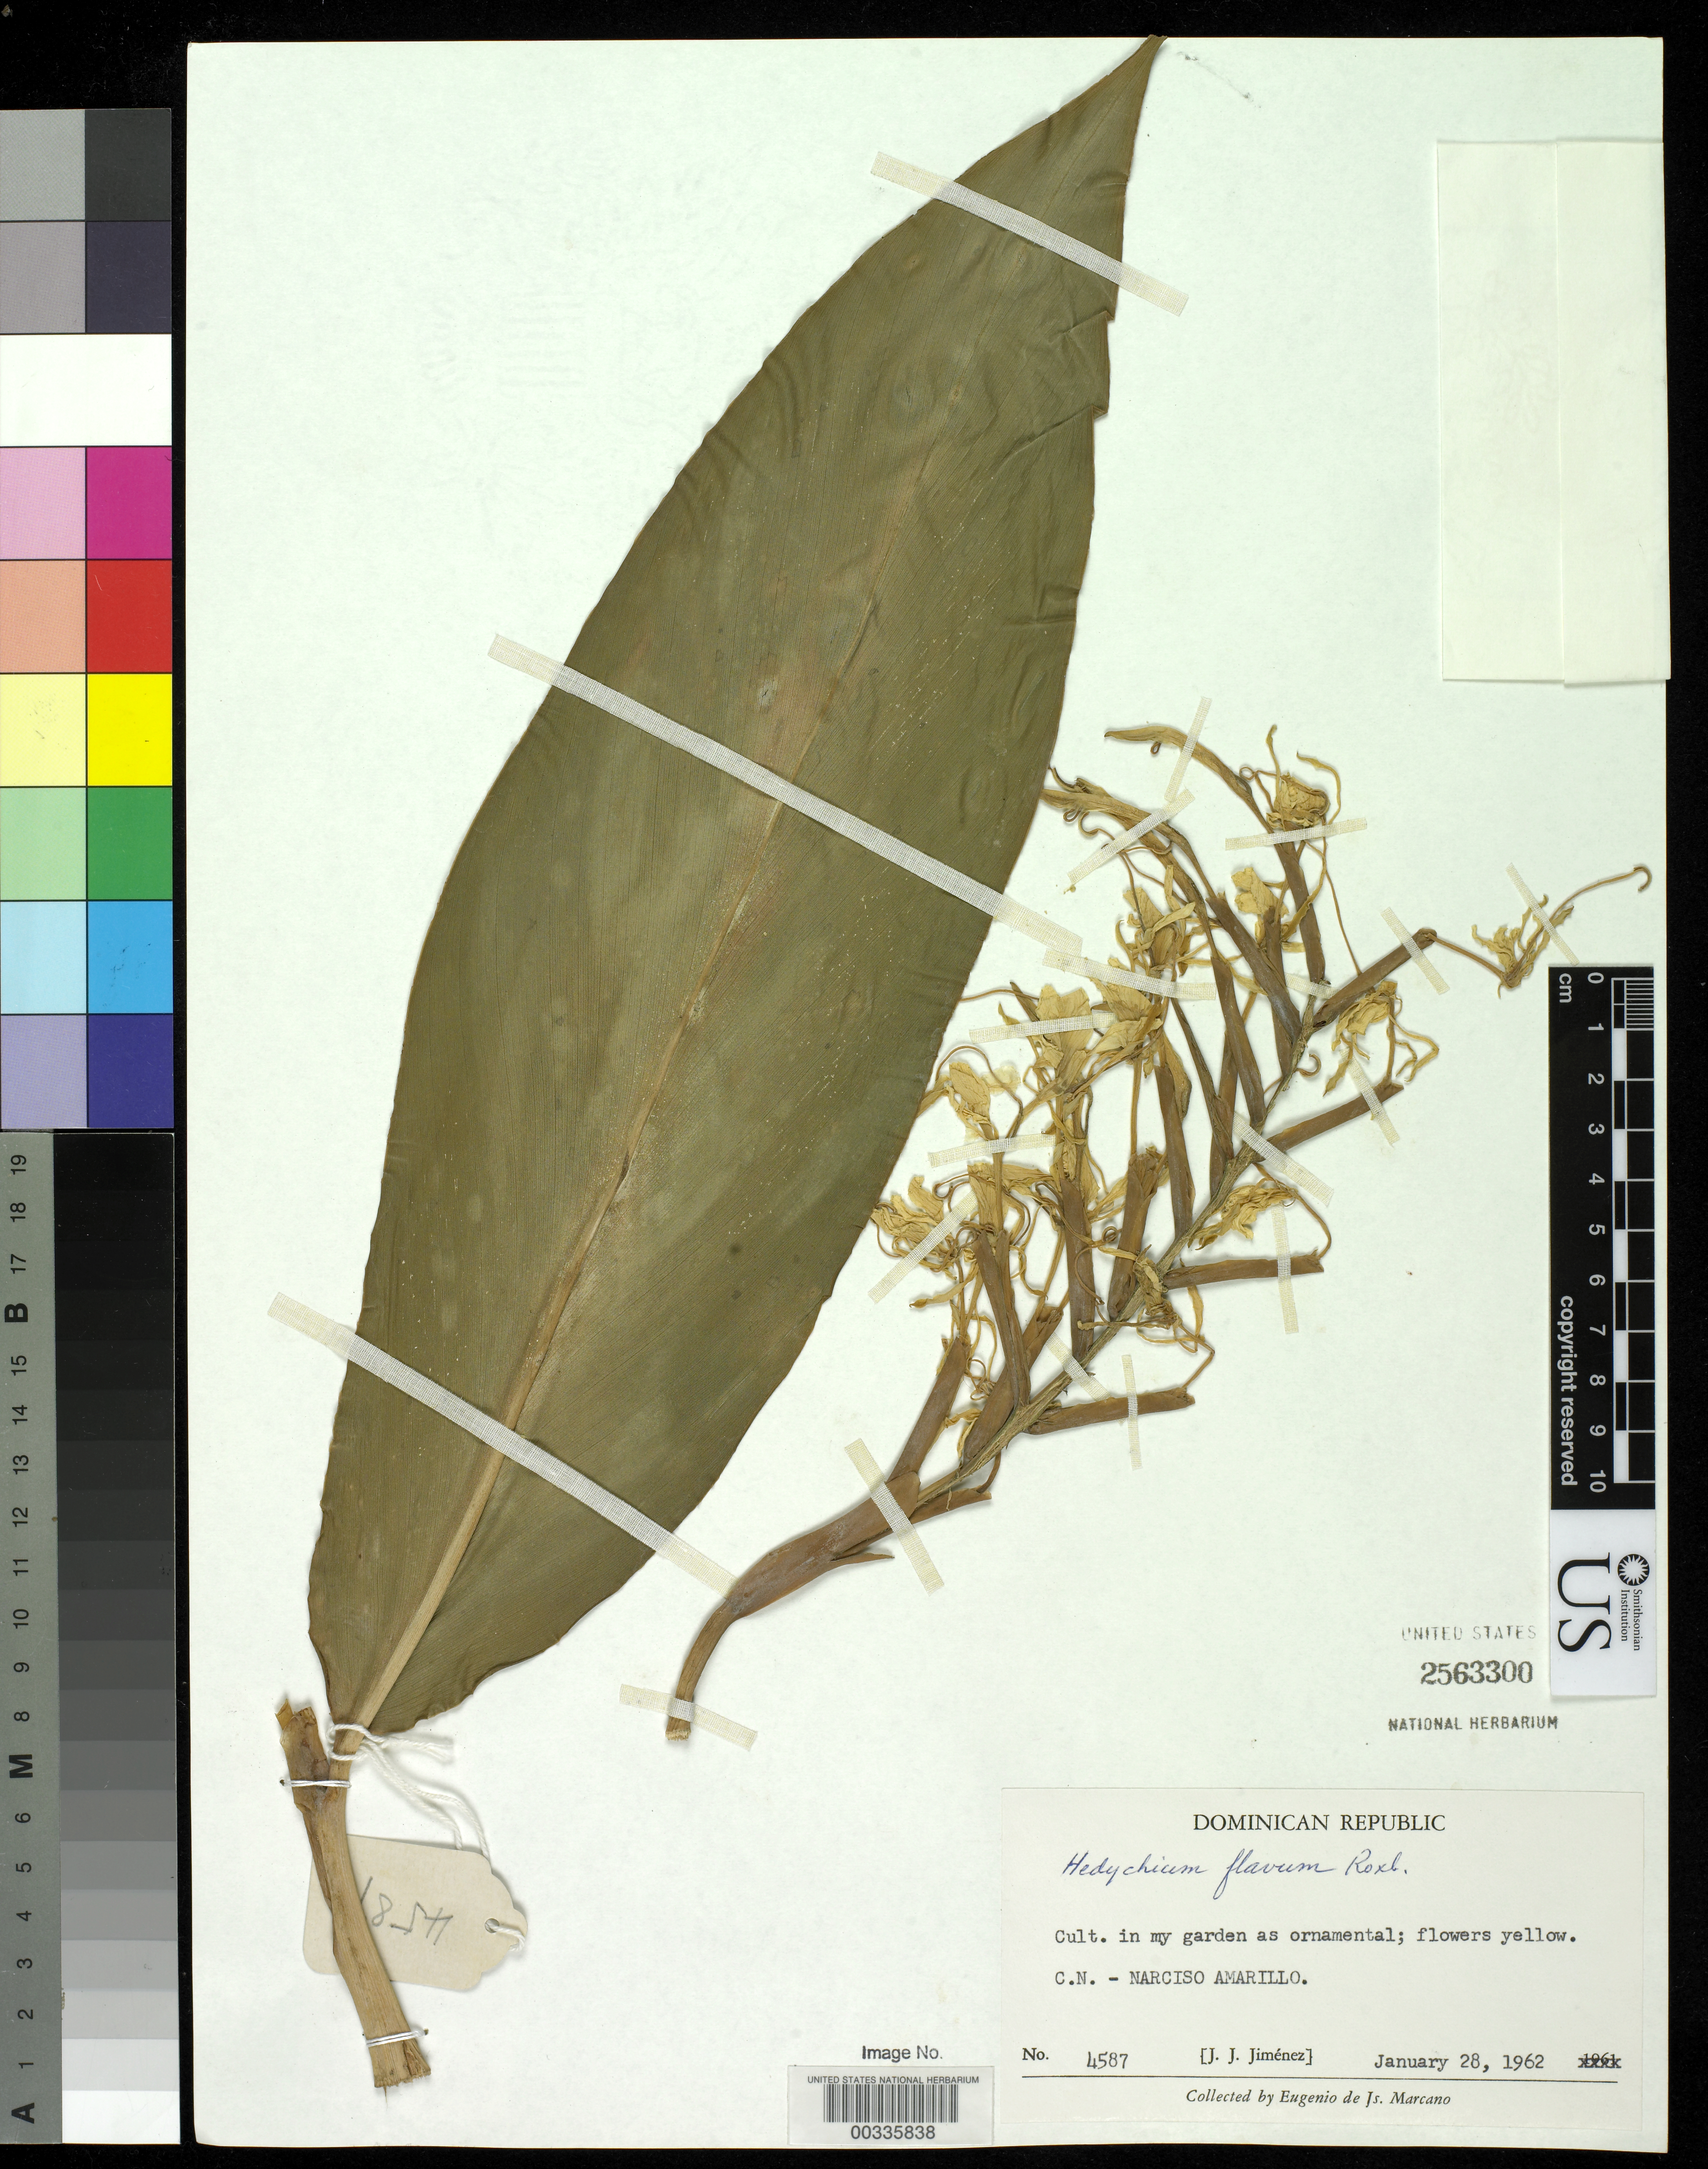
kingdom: Plantae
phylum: Tracheophyta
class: Liliopsida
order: Zingiberales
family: Zingiberaceae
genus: Hedychium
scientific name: Hedychium gardnerianum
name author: Sheppard ex Ker Gawl.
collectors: J. G. Jack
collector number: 8341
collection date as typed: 22 Aug 1931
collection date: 1931-08-22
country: Cuba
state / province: Las Villas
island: Greater Antilles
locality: Soledad, cienfuegos, prov of santa clara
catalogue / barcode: US 1555723